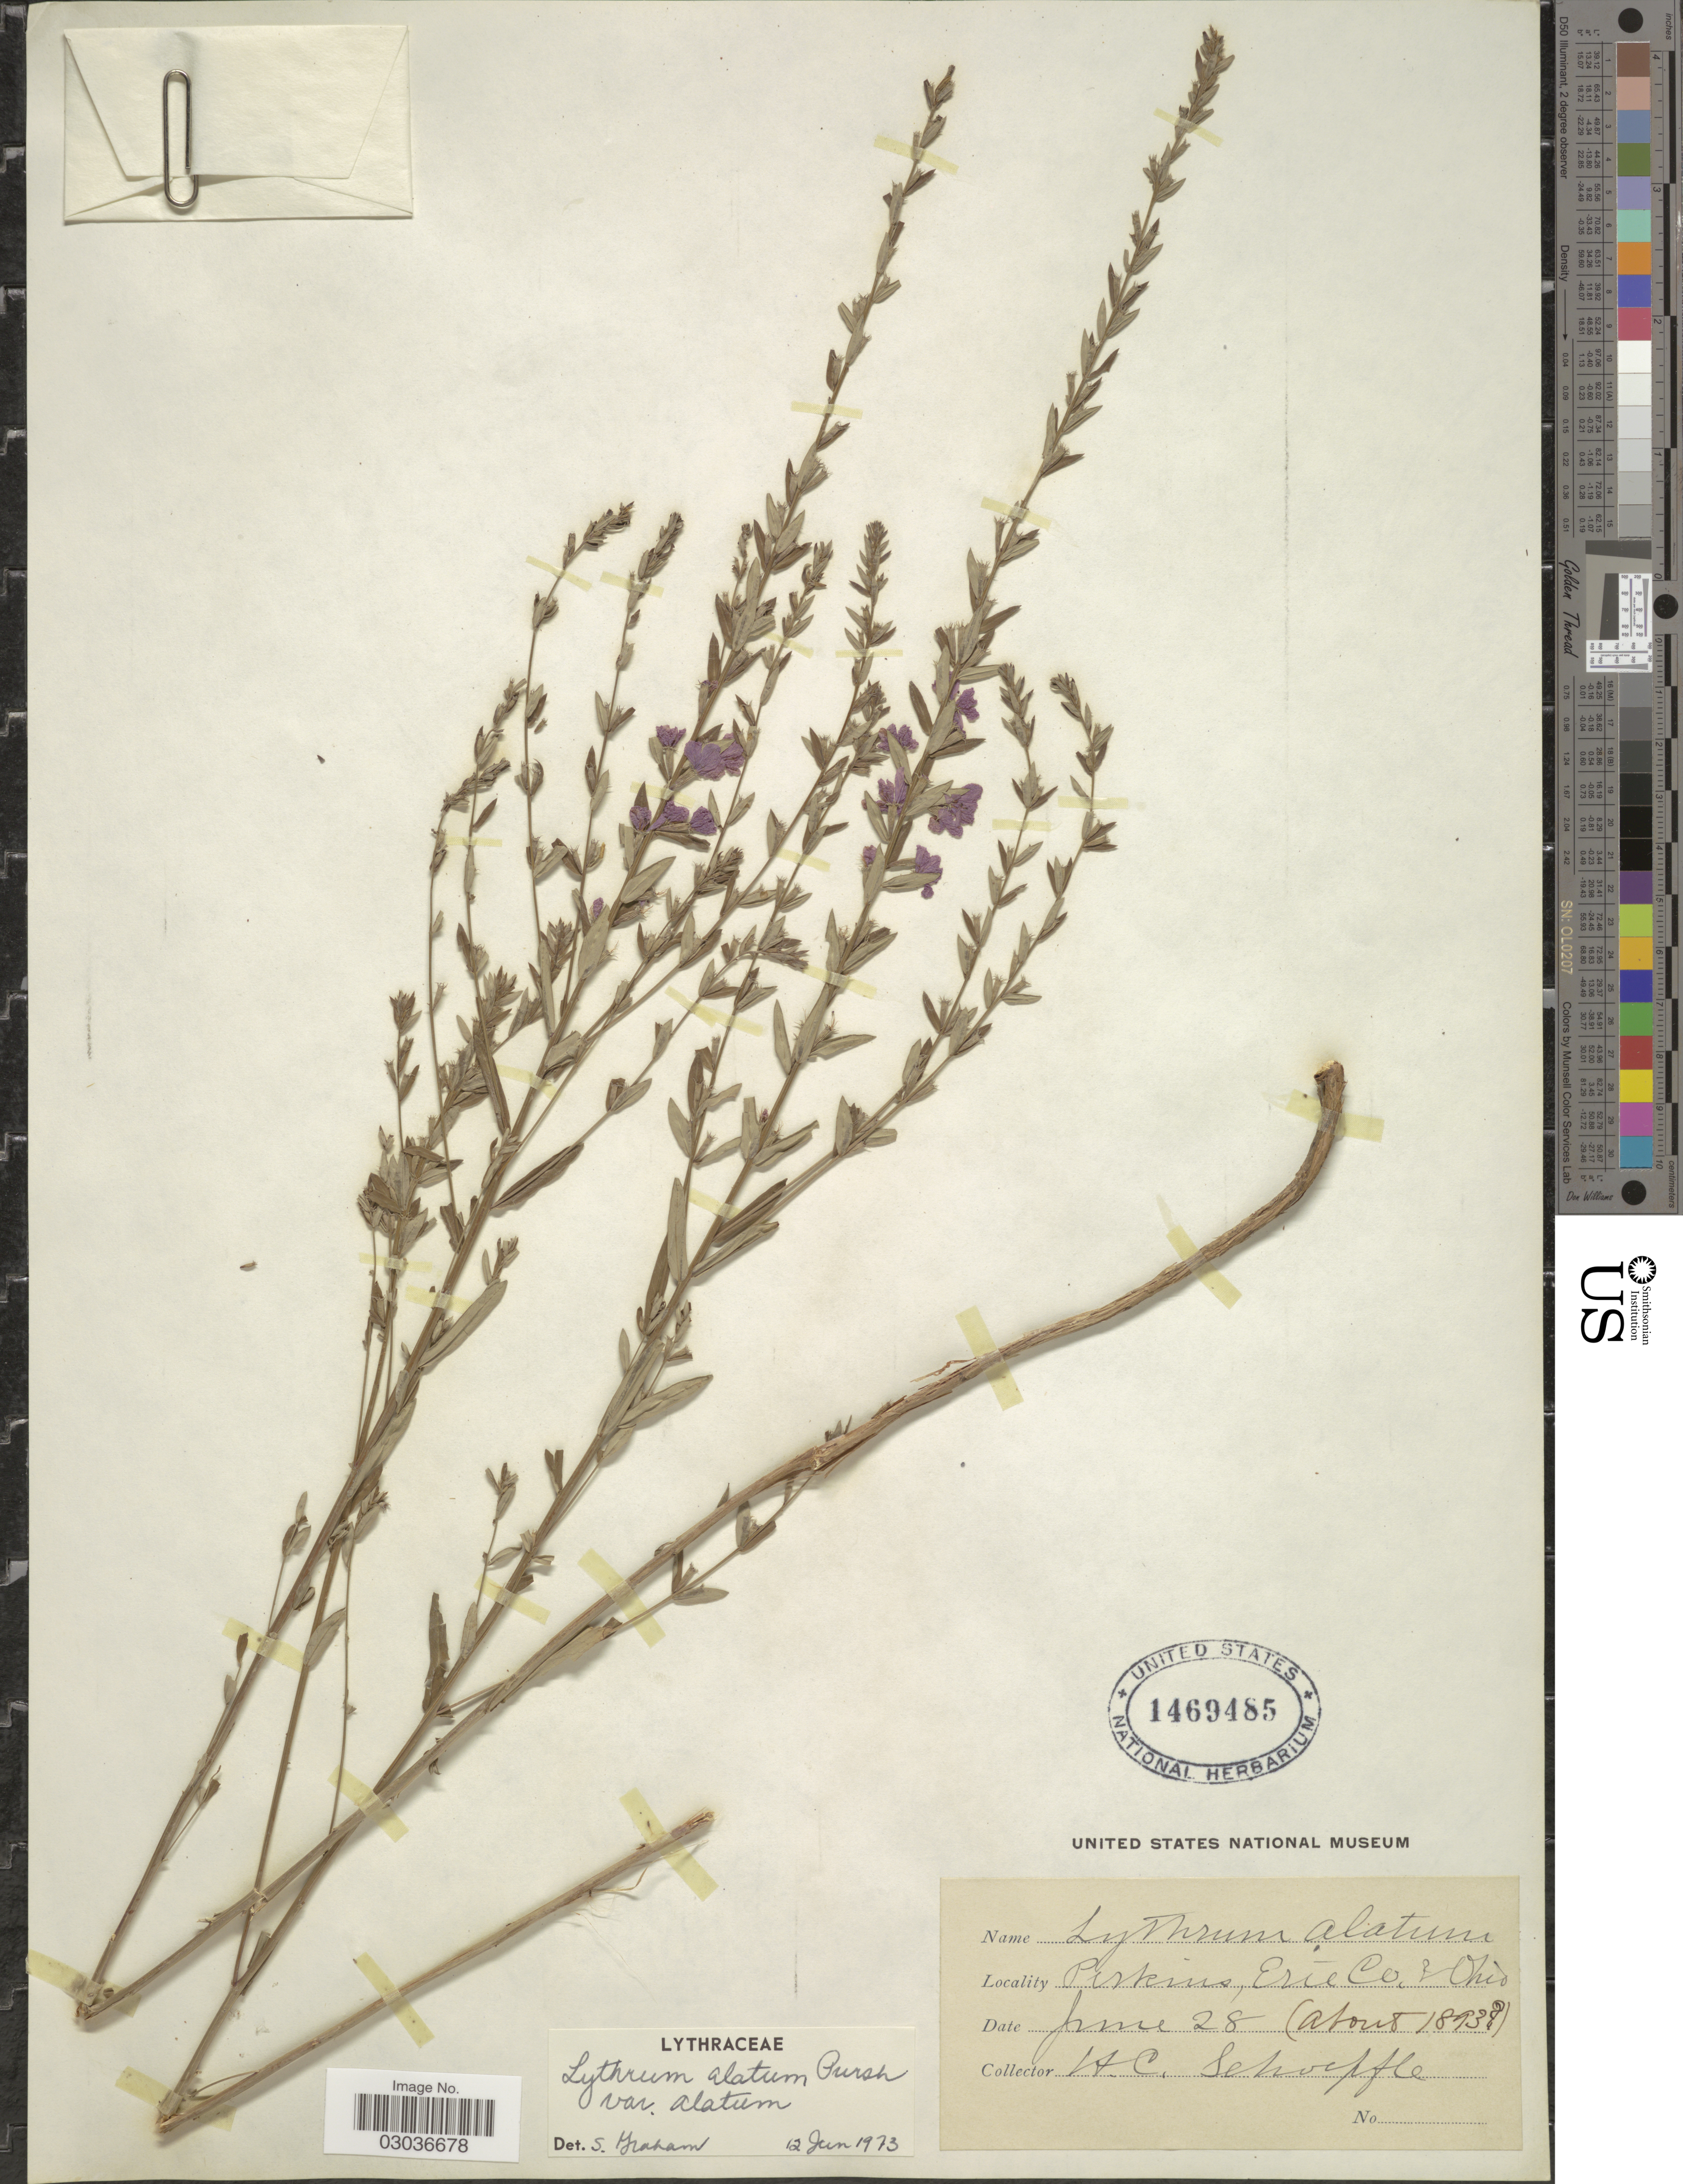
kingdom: Plantae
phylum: Tracheophyta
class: Magnoliopsida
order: Myrtales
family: Lythraceae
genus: Lythrum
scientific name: Lythrum alatum var. alatum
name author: Pursh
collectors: H. Schoeffle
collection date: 1893-06-25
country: United States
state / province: Ohio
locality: Perkins, Erie Co.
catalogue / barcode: US 1469485